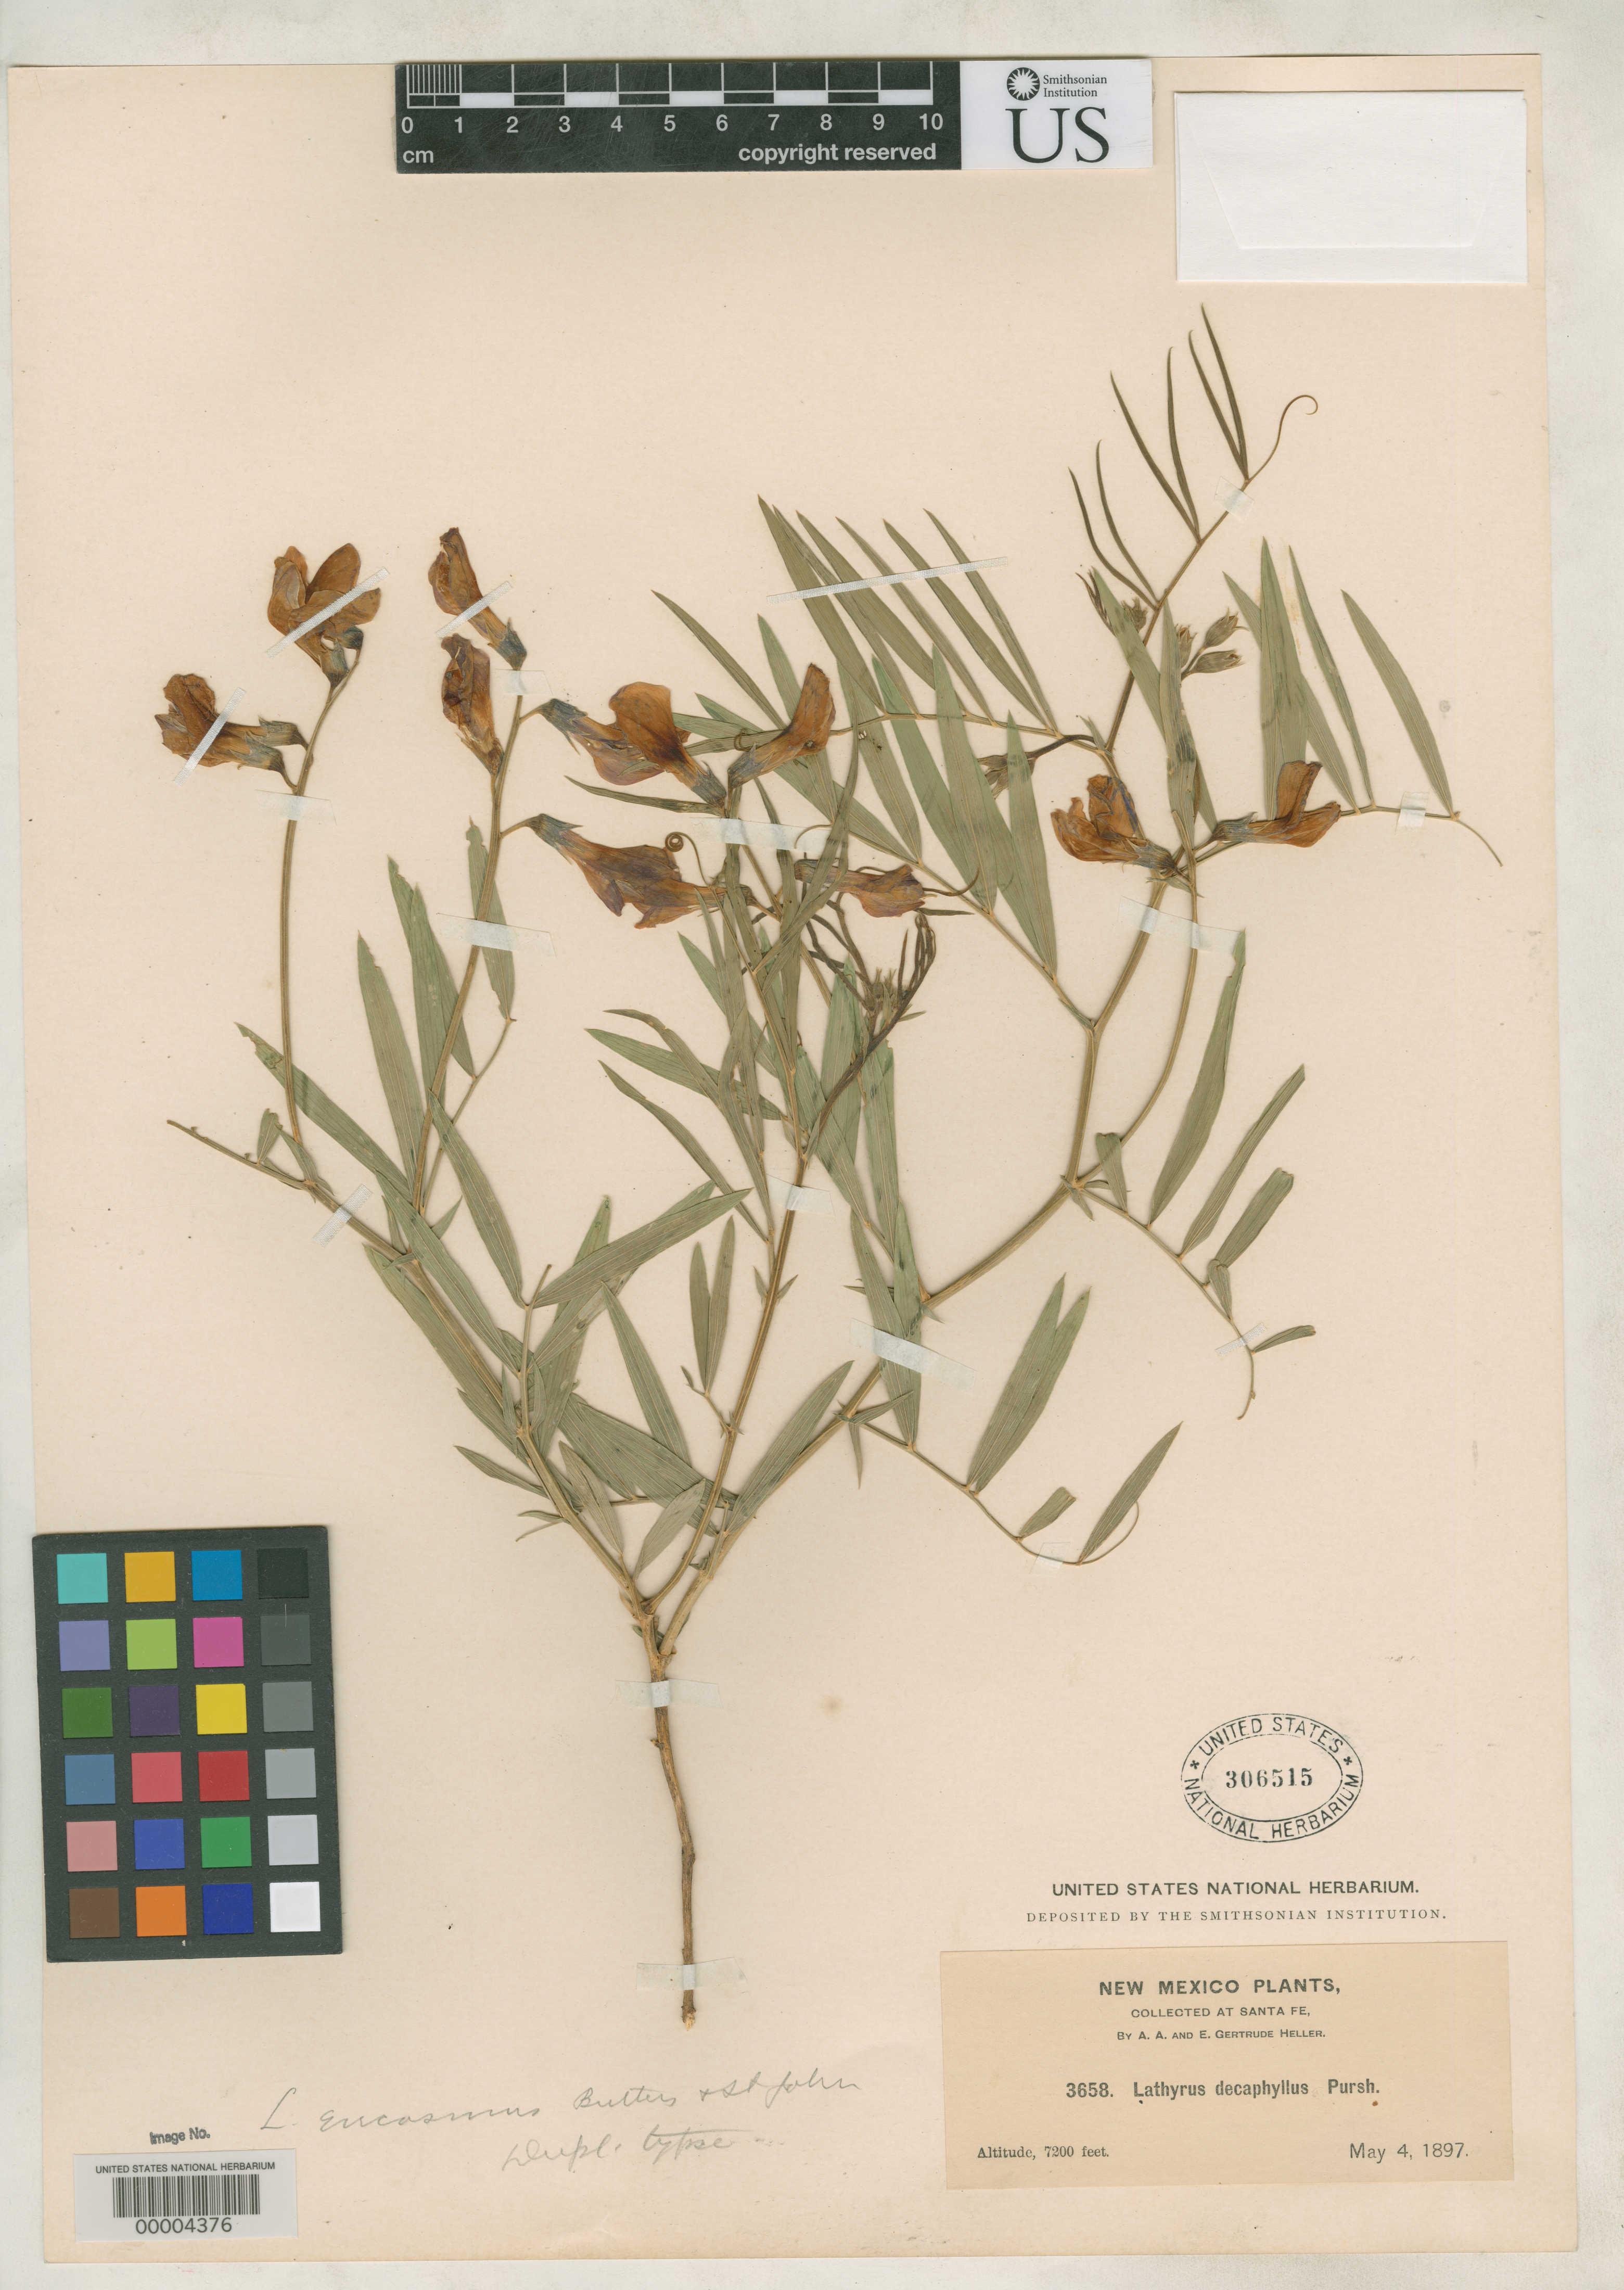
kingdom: Plantae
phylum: Tracheophyta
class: Magnoliopsida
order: Fabales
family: Fabaceae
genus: Lathyrus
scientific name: Lathyrus eucosmus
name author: Butters & H. St. John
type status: Isotype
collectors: A. A. Heller & E. G. Heller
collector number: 3658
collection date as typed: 04 May 1897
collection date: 1897-05-04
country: United States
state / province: New Mexico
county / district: Santa Fe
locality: Santa Fe; alt. 7200 ft.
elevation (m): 2195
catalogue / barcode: US 306515